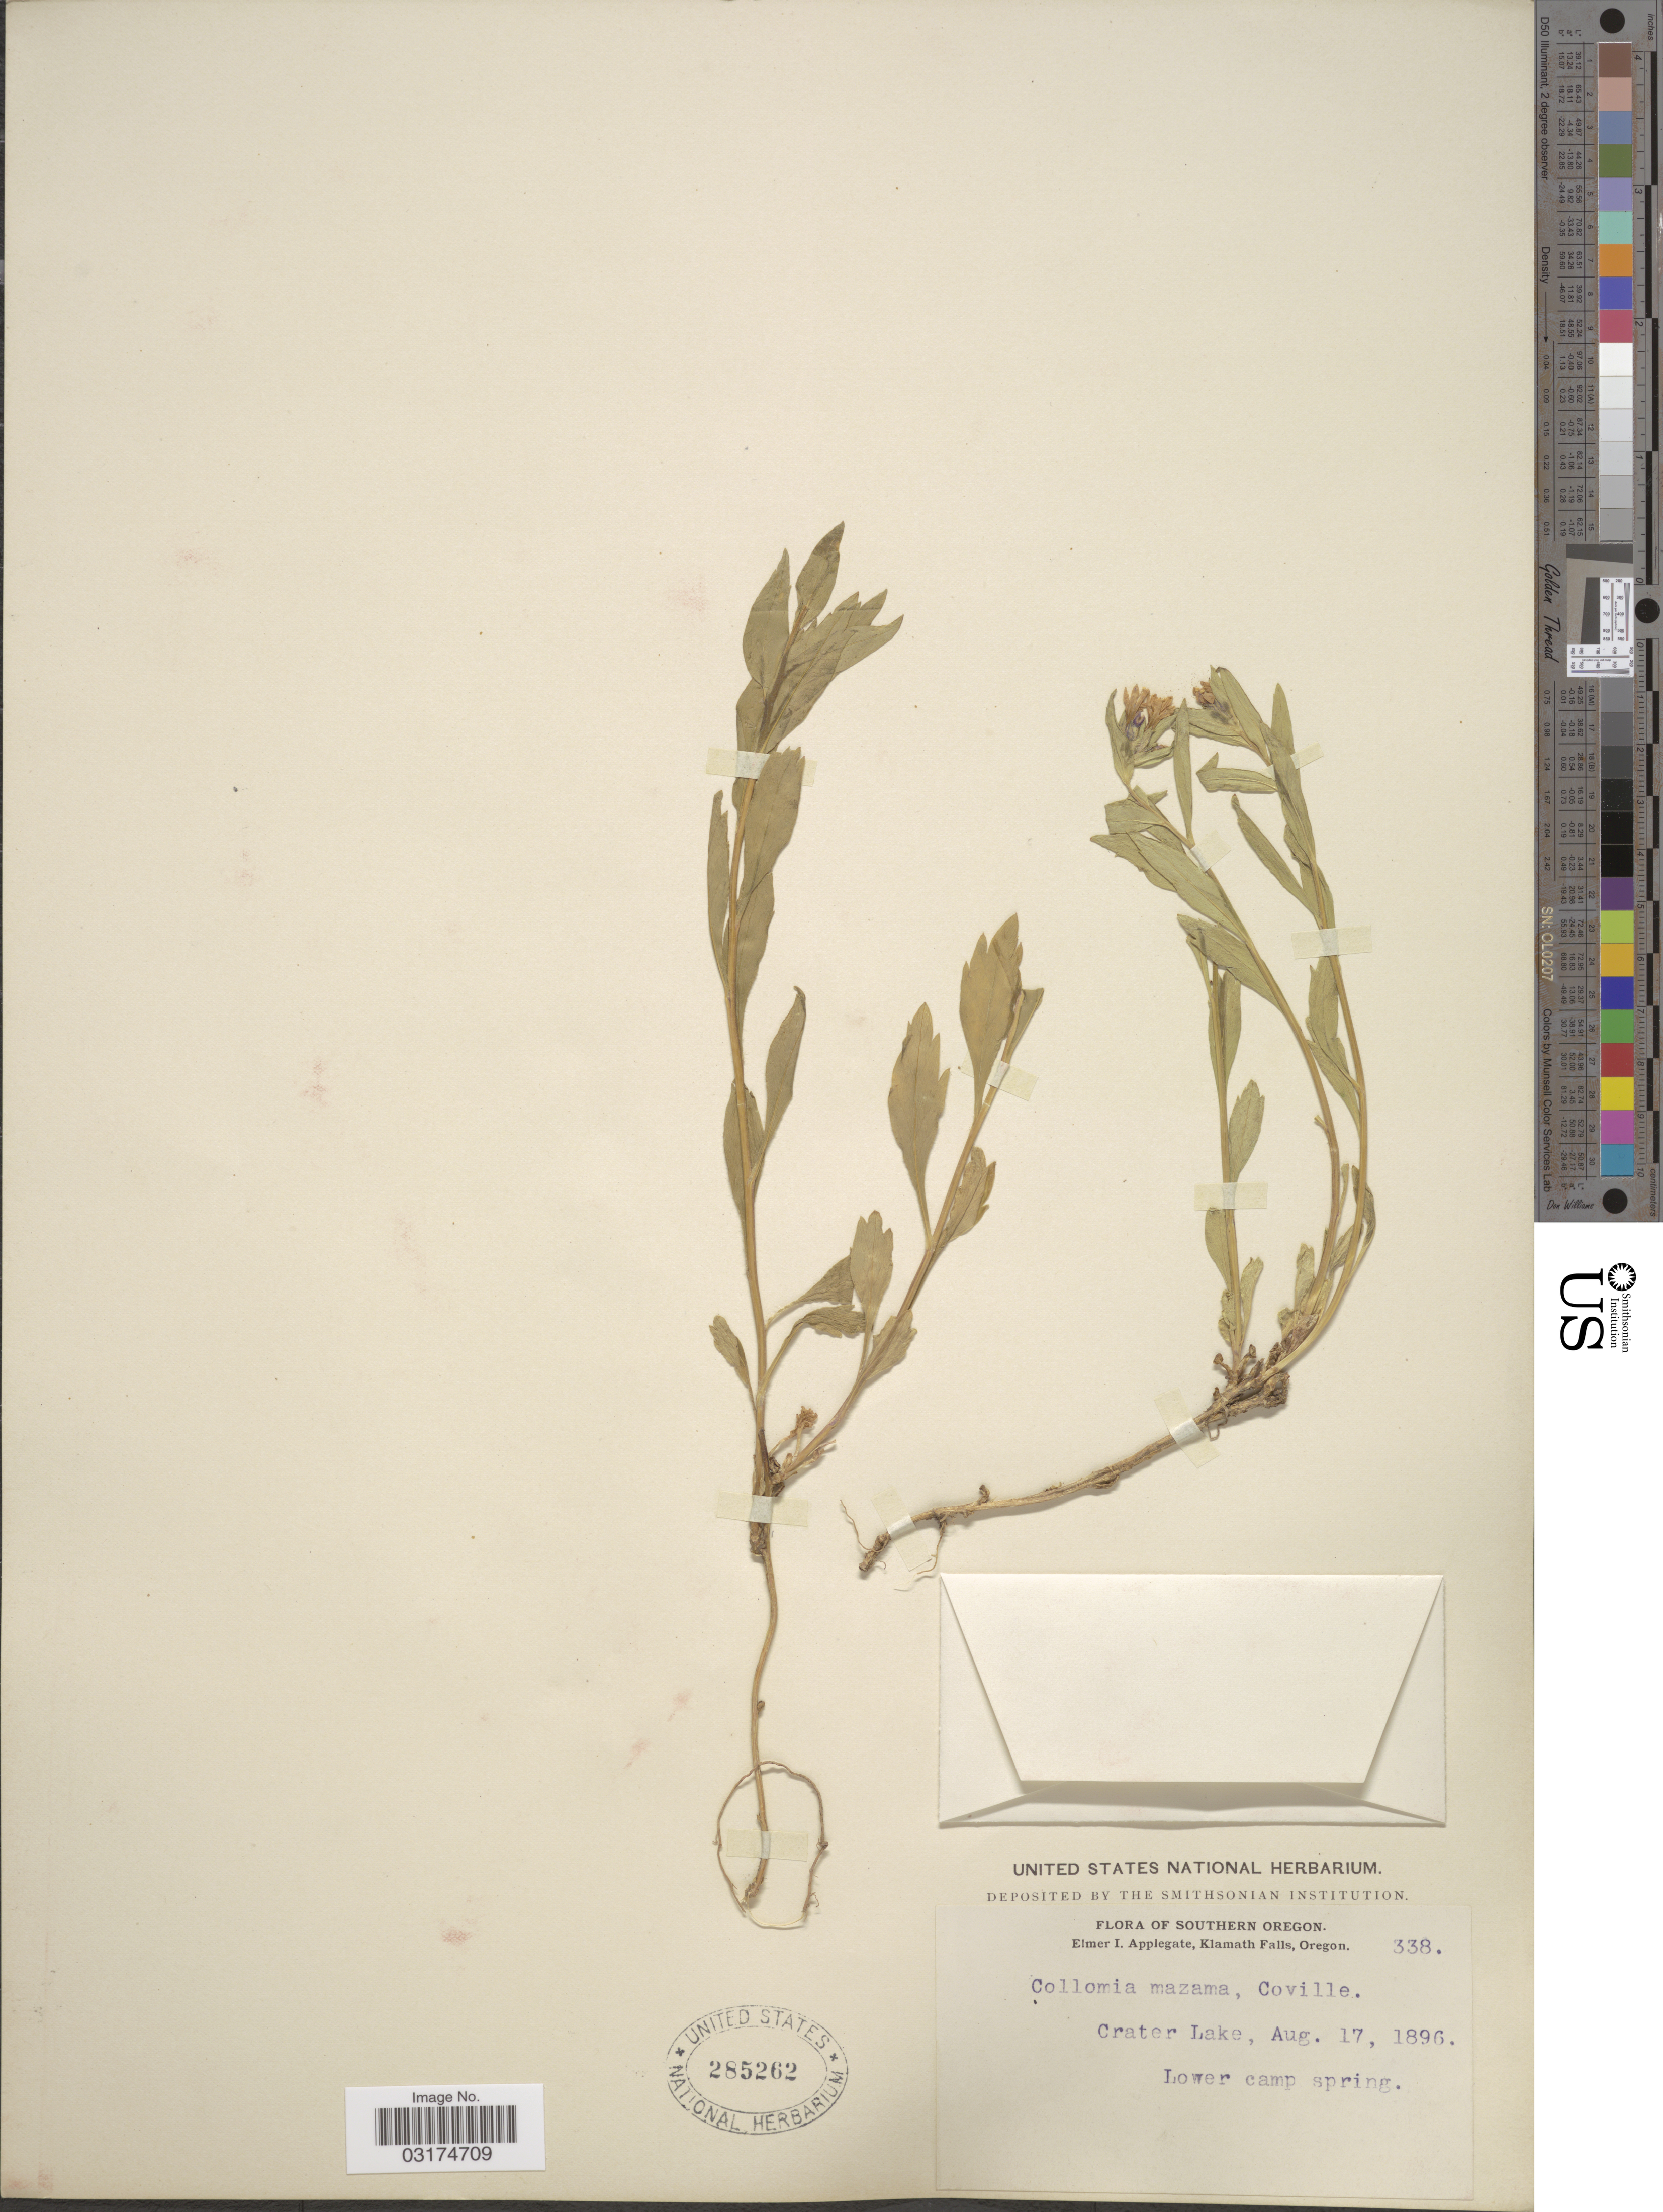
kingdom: Plantae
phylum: Tracheophyta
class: Magnoliopsida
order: Ericales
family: Polemoniaceae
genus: Collomia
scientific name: Collomia mazama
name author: Coville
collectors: E. I. Applegate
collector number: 338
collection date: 1896-08-17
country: United States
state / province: Oregon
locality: Southern Oregon. Crater Lake. Lower camp spring.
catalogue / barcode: US 285262